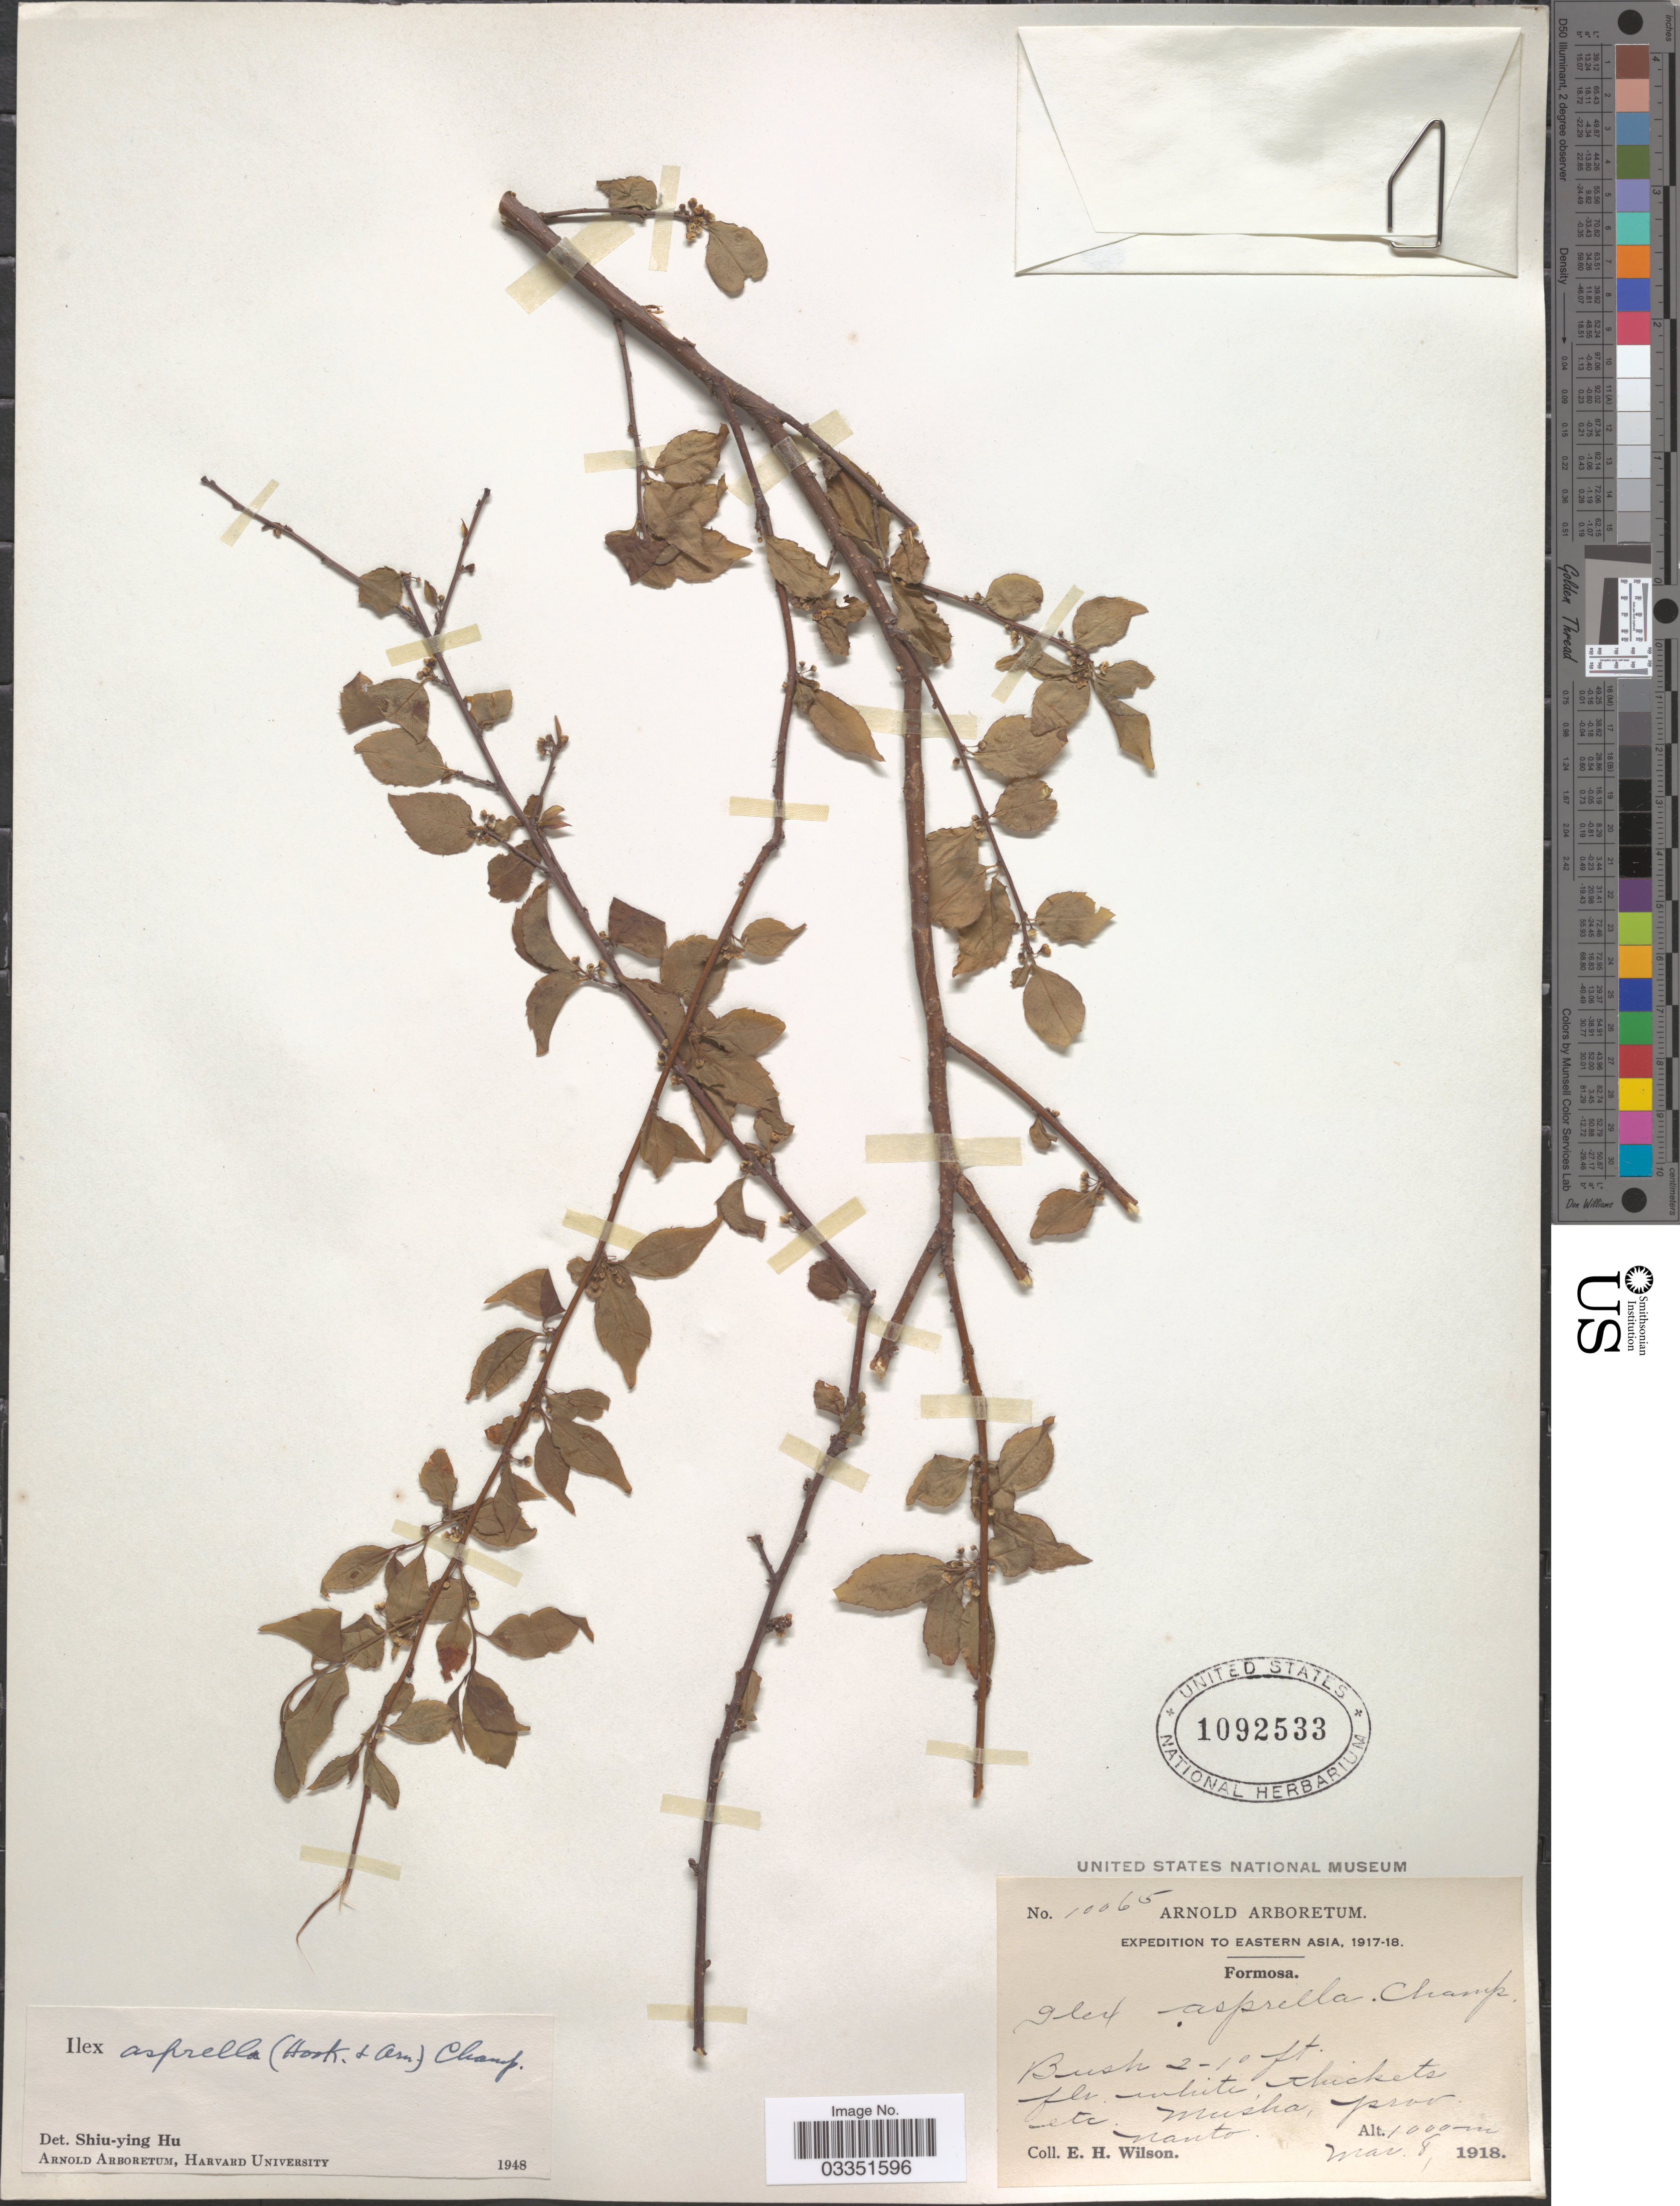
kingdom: Plantae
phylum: Tracheophyta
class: Magnoliopsida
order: Aquifoliales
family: Aquifoliaceae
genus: Ilex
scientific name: Ilex asperula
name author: Mart.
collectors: E. Wilson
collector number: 10065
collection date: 1918-03-08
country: Taiwan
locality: Eastern Asia. Formosa. Musha prov. Nanto.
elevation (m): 1000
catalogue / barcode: US 1092533